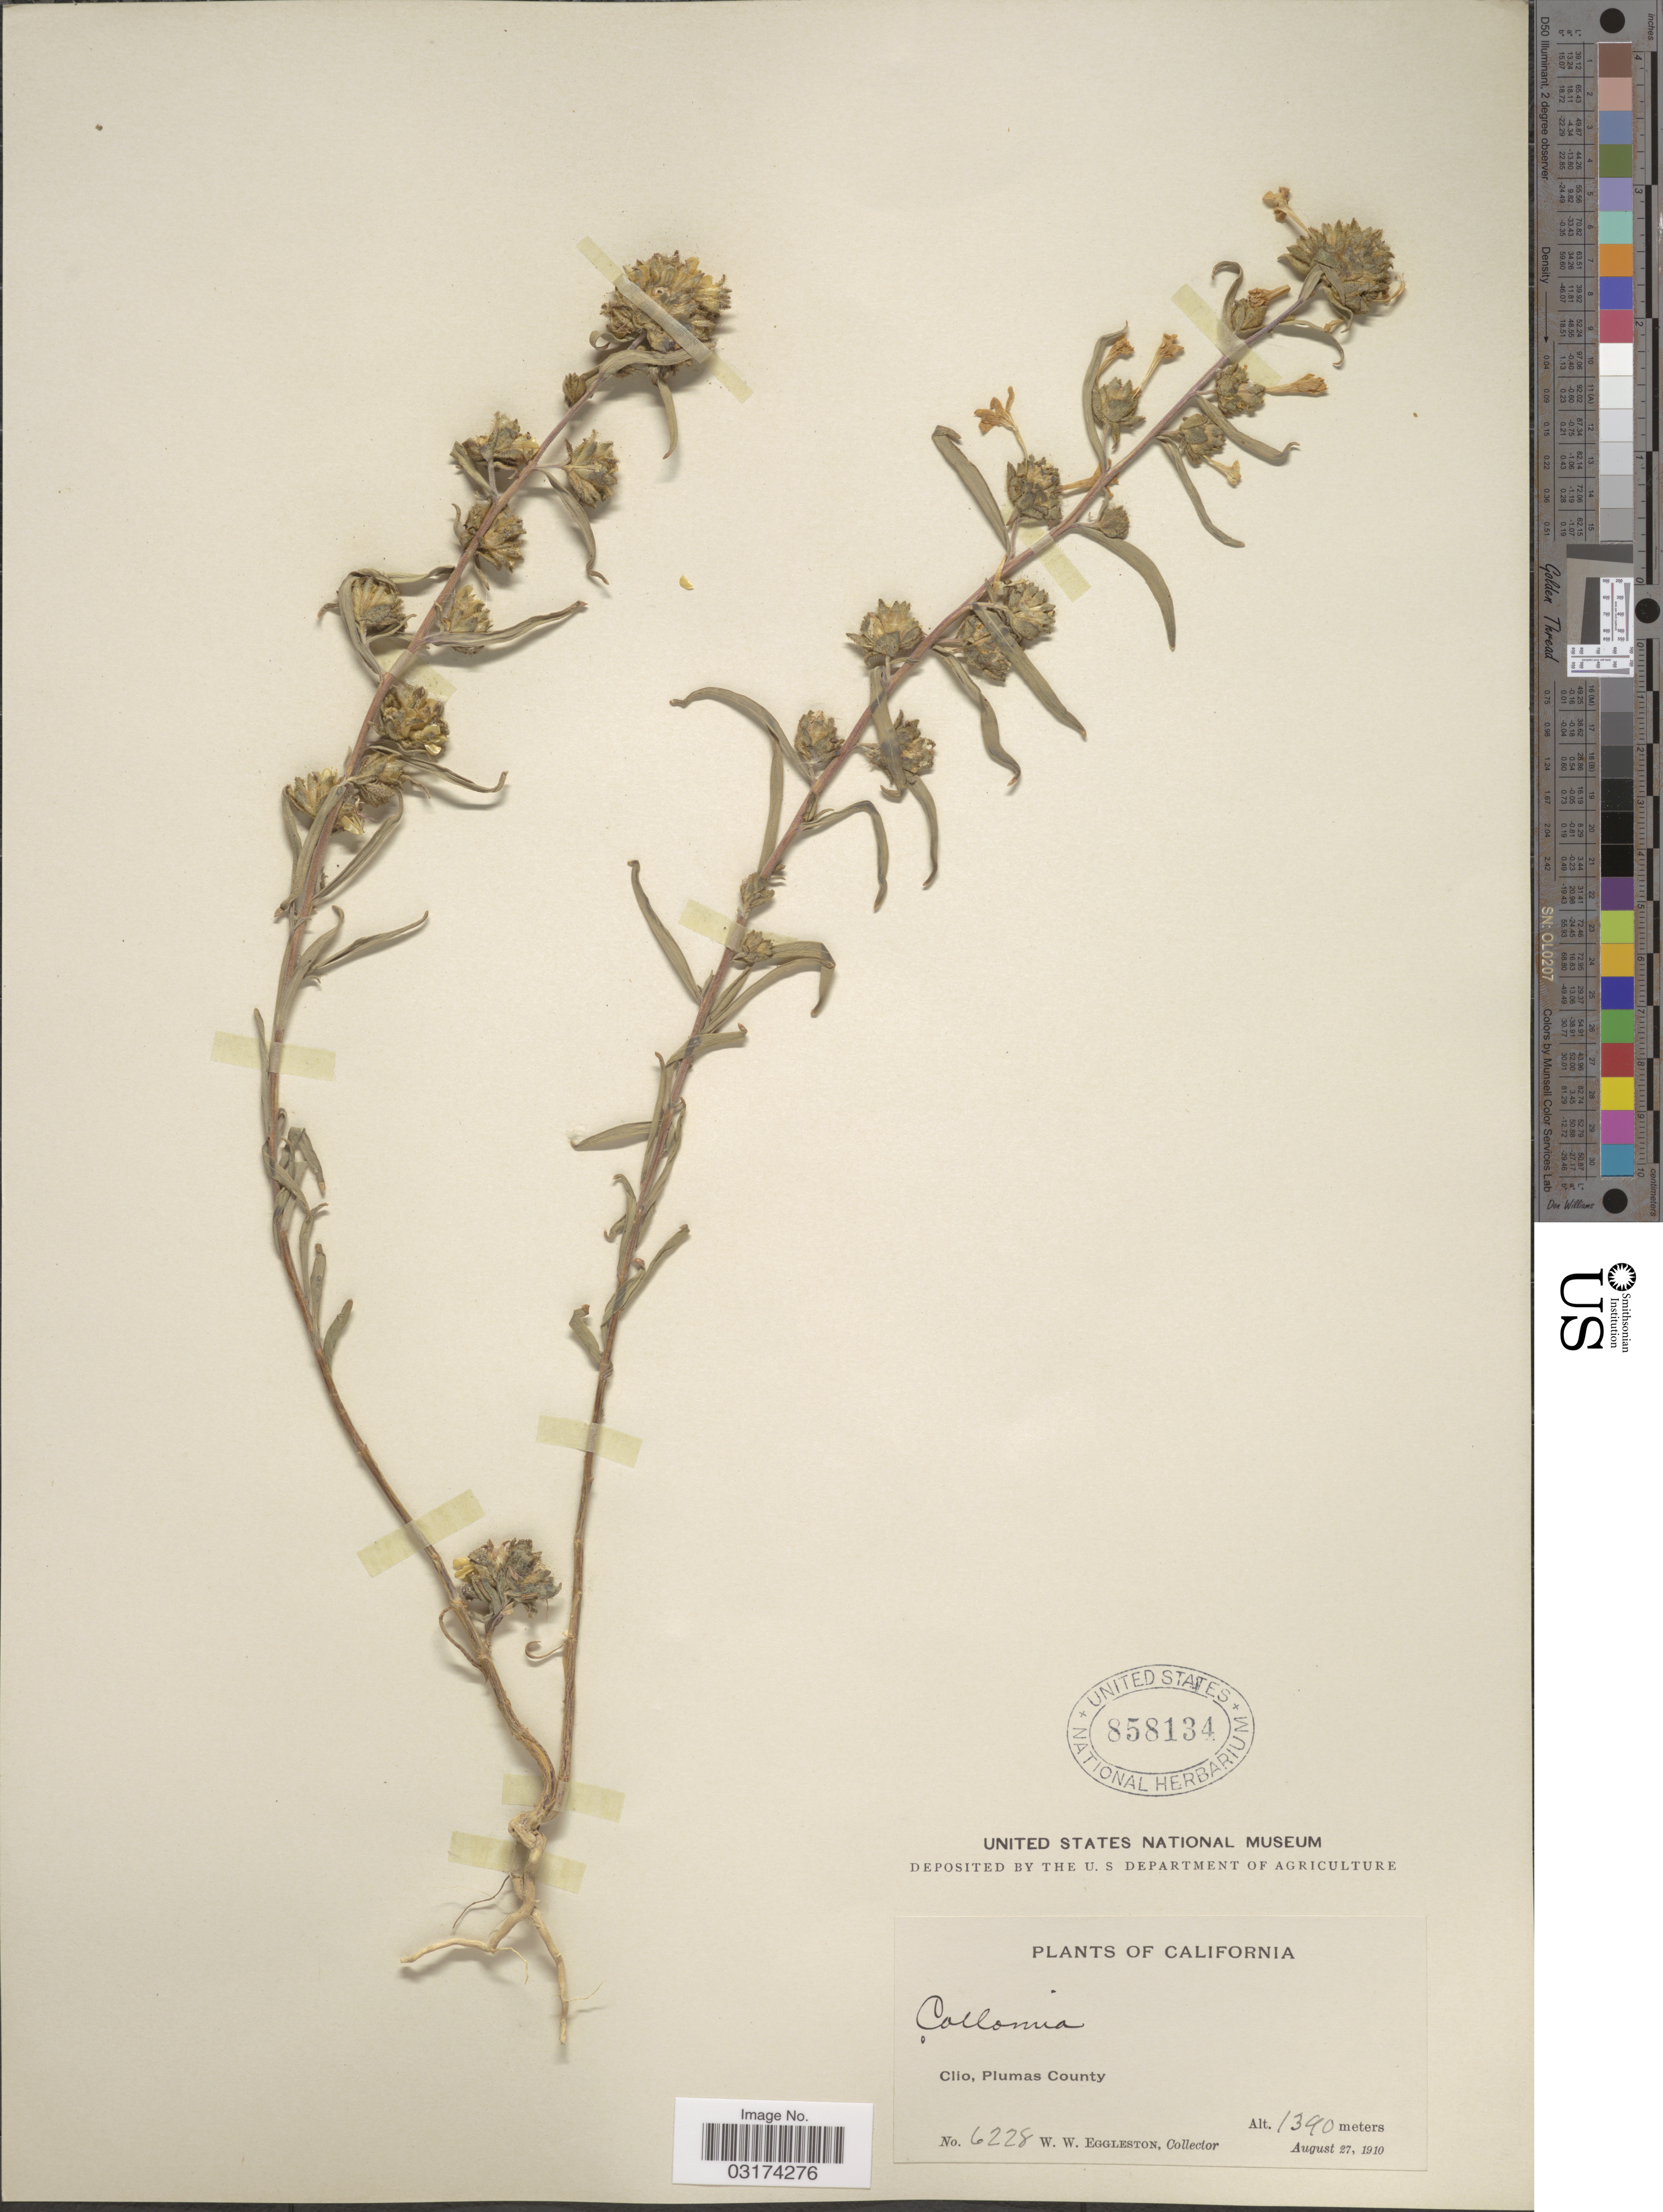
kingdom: Plantae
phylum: Tracheophyta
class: Magnoliopsida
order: Ericales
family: Polemoniaceae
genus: Collomia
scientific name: Collomia grandiflora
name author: Douglas ex Lindl.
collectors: W. W. Eggleston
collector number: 6228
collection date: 1910-08-27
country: United States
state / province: California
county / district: Plumas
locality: Clio, Plumas County.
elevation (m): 1390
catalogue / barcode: US 858134